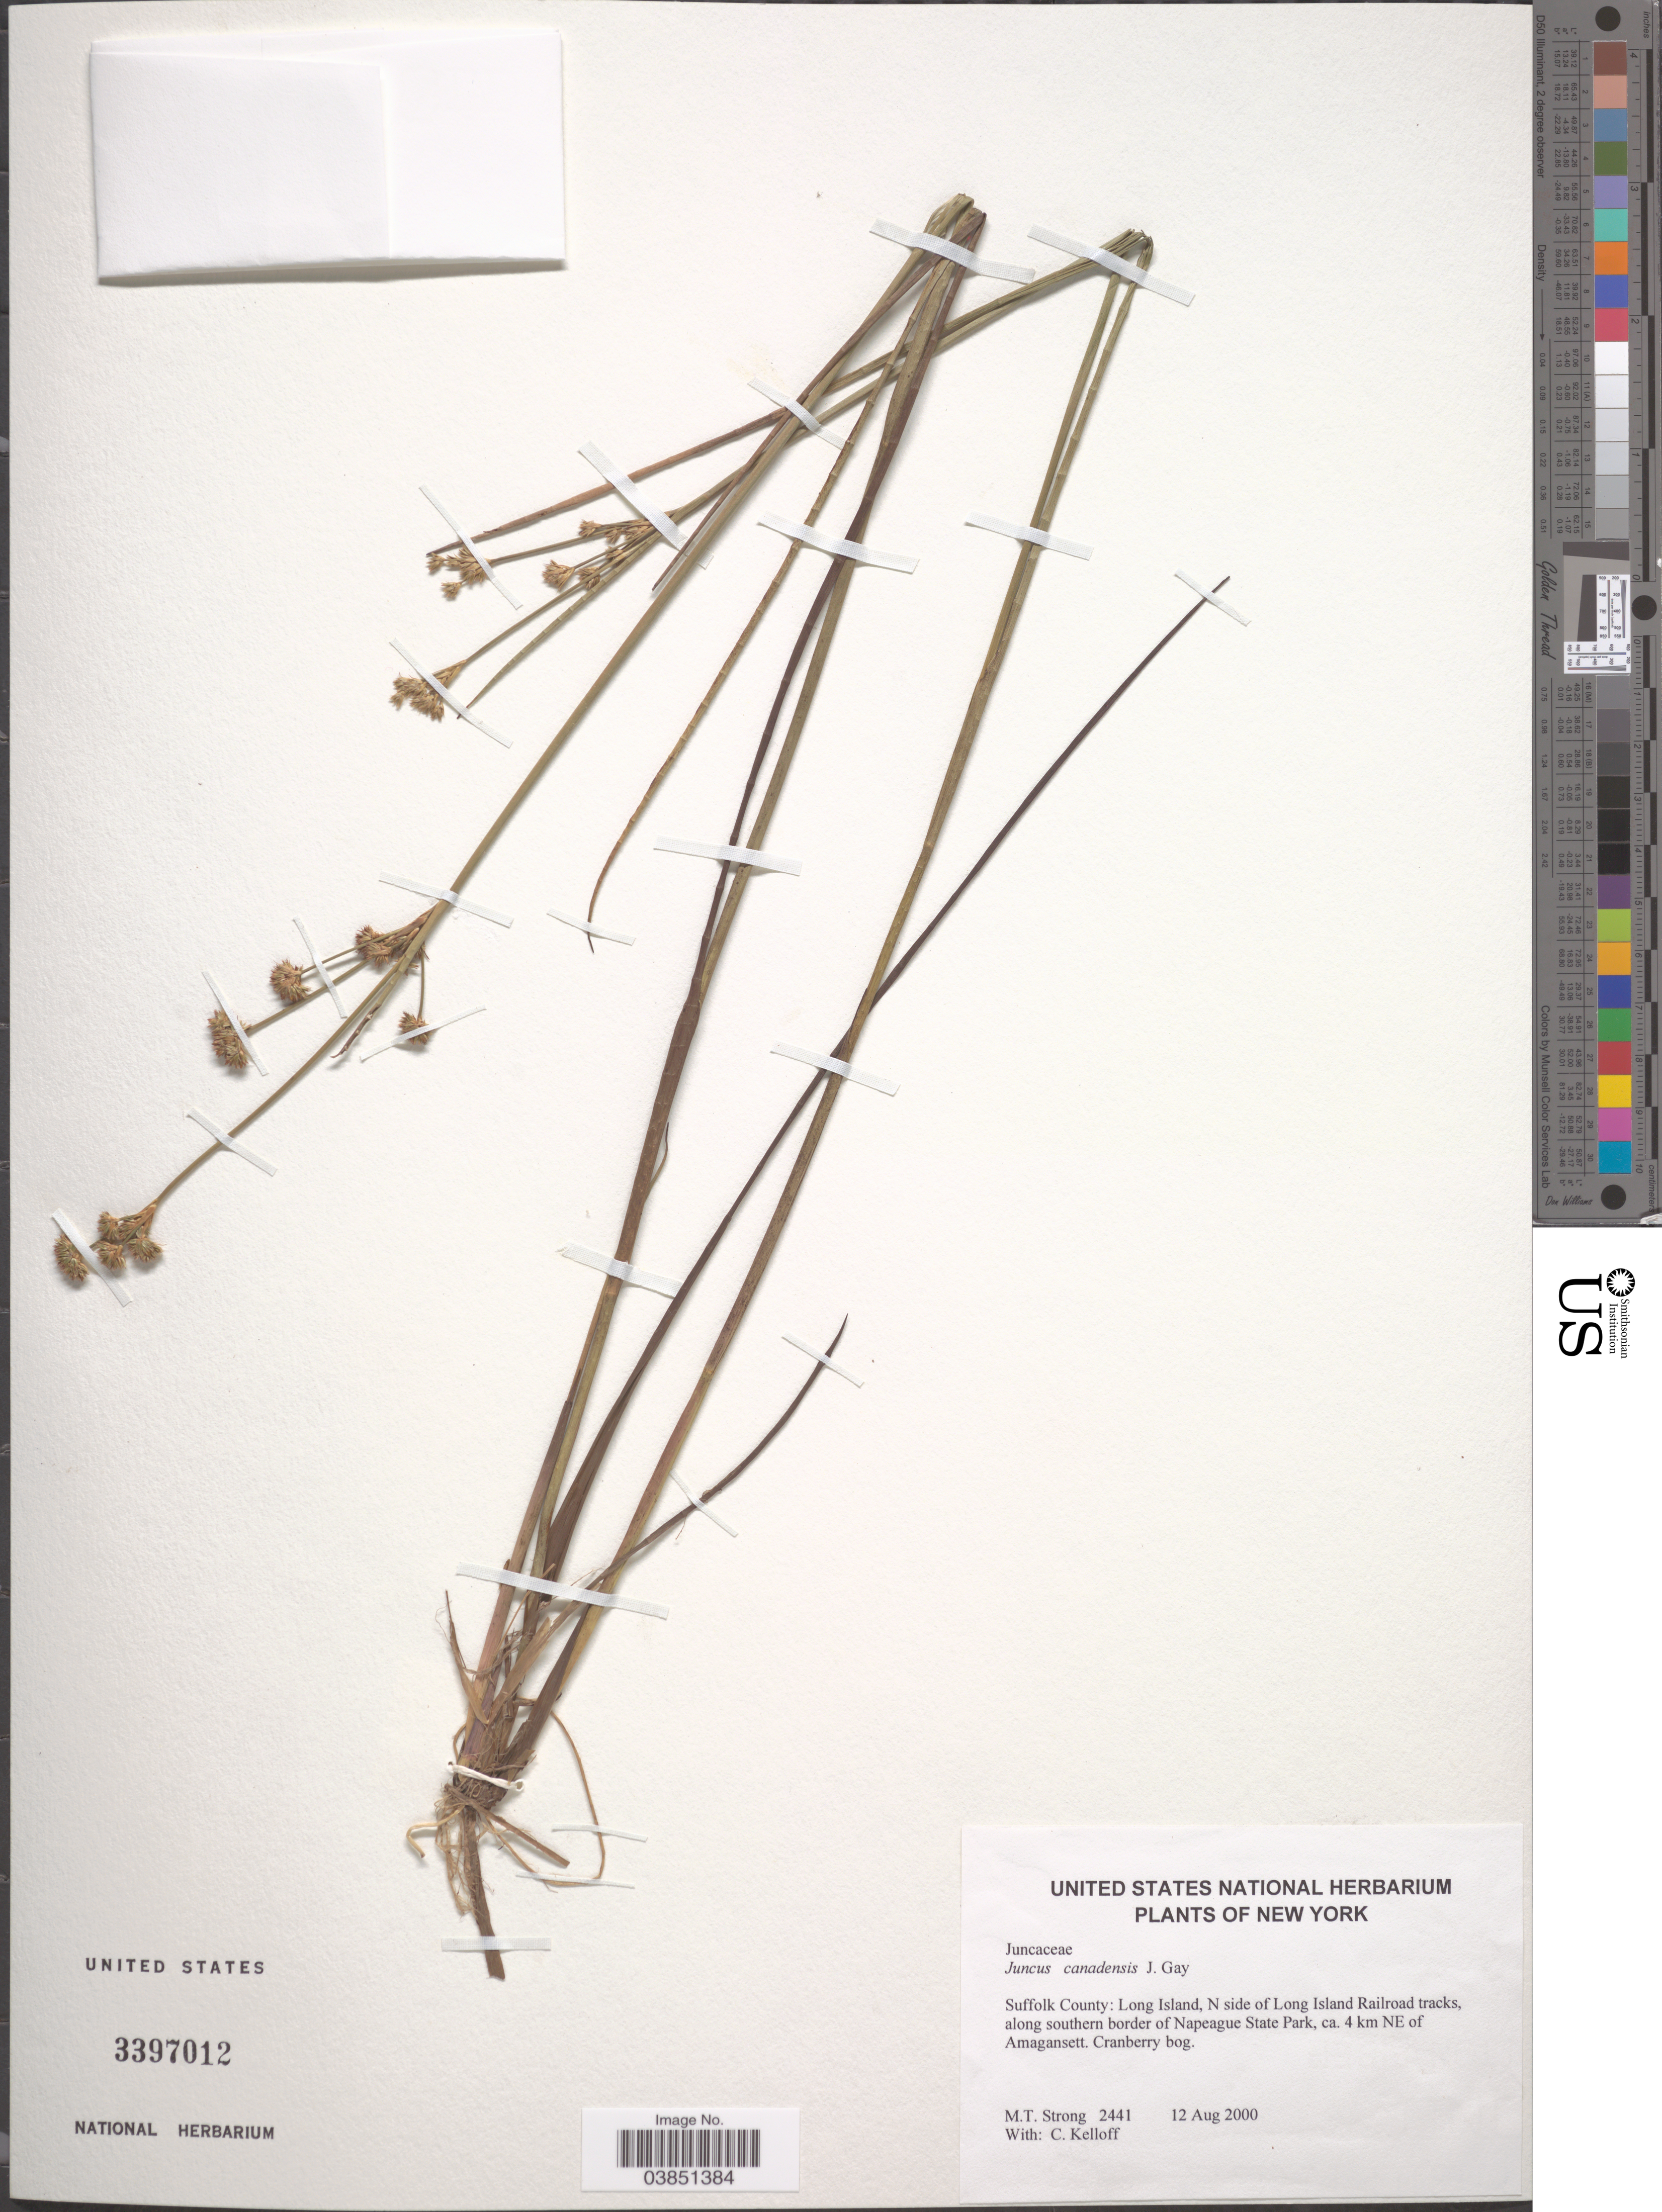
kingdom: Plantae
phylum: Tracheophyta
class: Liliopsida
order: Poales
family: Juncaceae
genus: Juncus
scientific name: Juncus canadensis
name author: J. Gay ex Laharpe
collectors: M. T. Strong & C. Kellof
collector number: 2441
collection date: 2000-08-12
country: United States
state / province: New York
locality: Suffolk County: Long Island, N side of Long Island Railroad tracks, along southern border of Napeague State Park, ca. 4 km NE of Amagansett.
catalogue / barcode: US 3397012